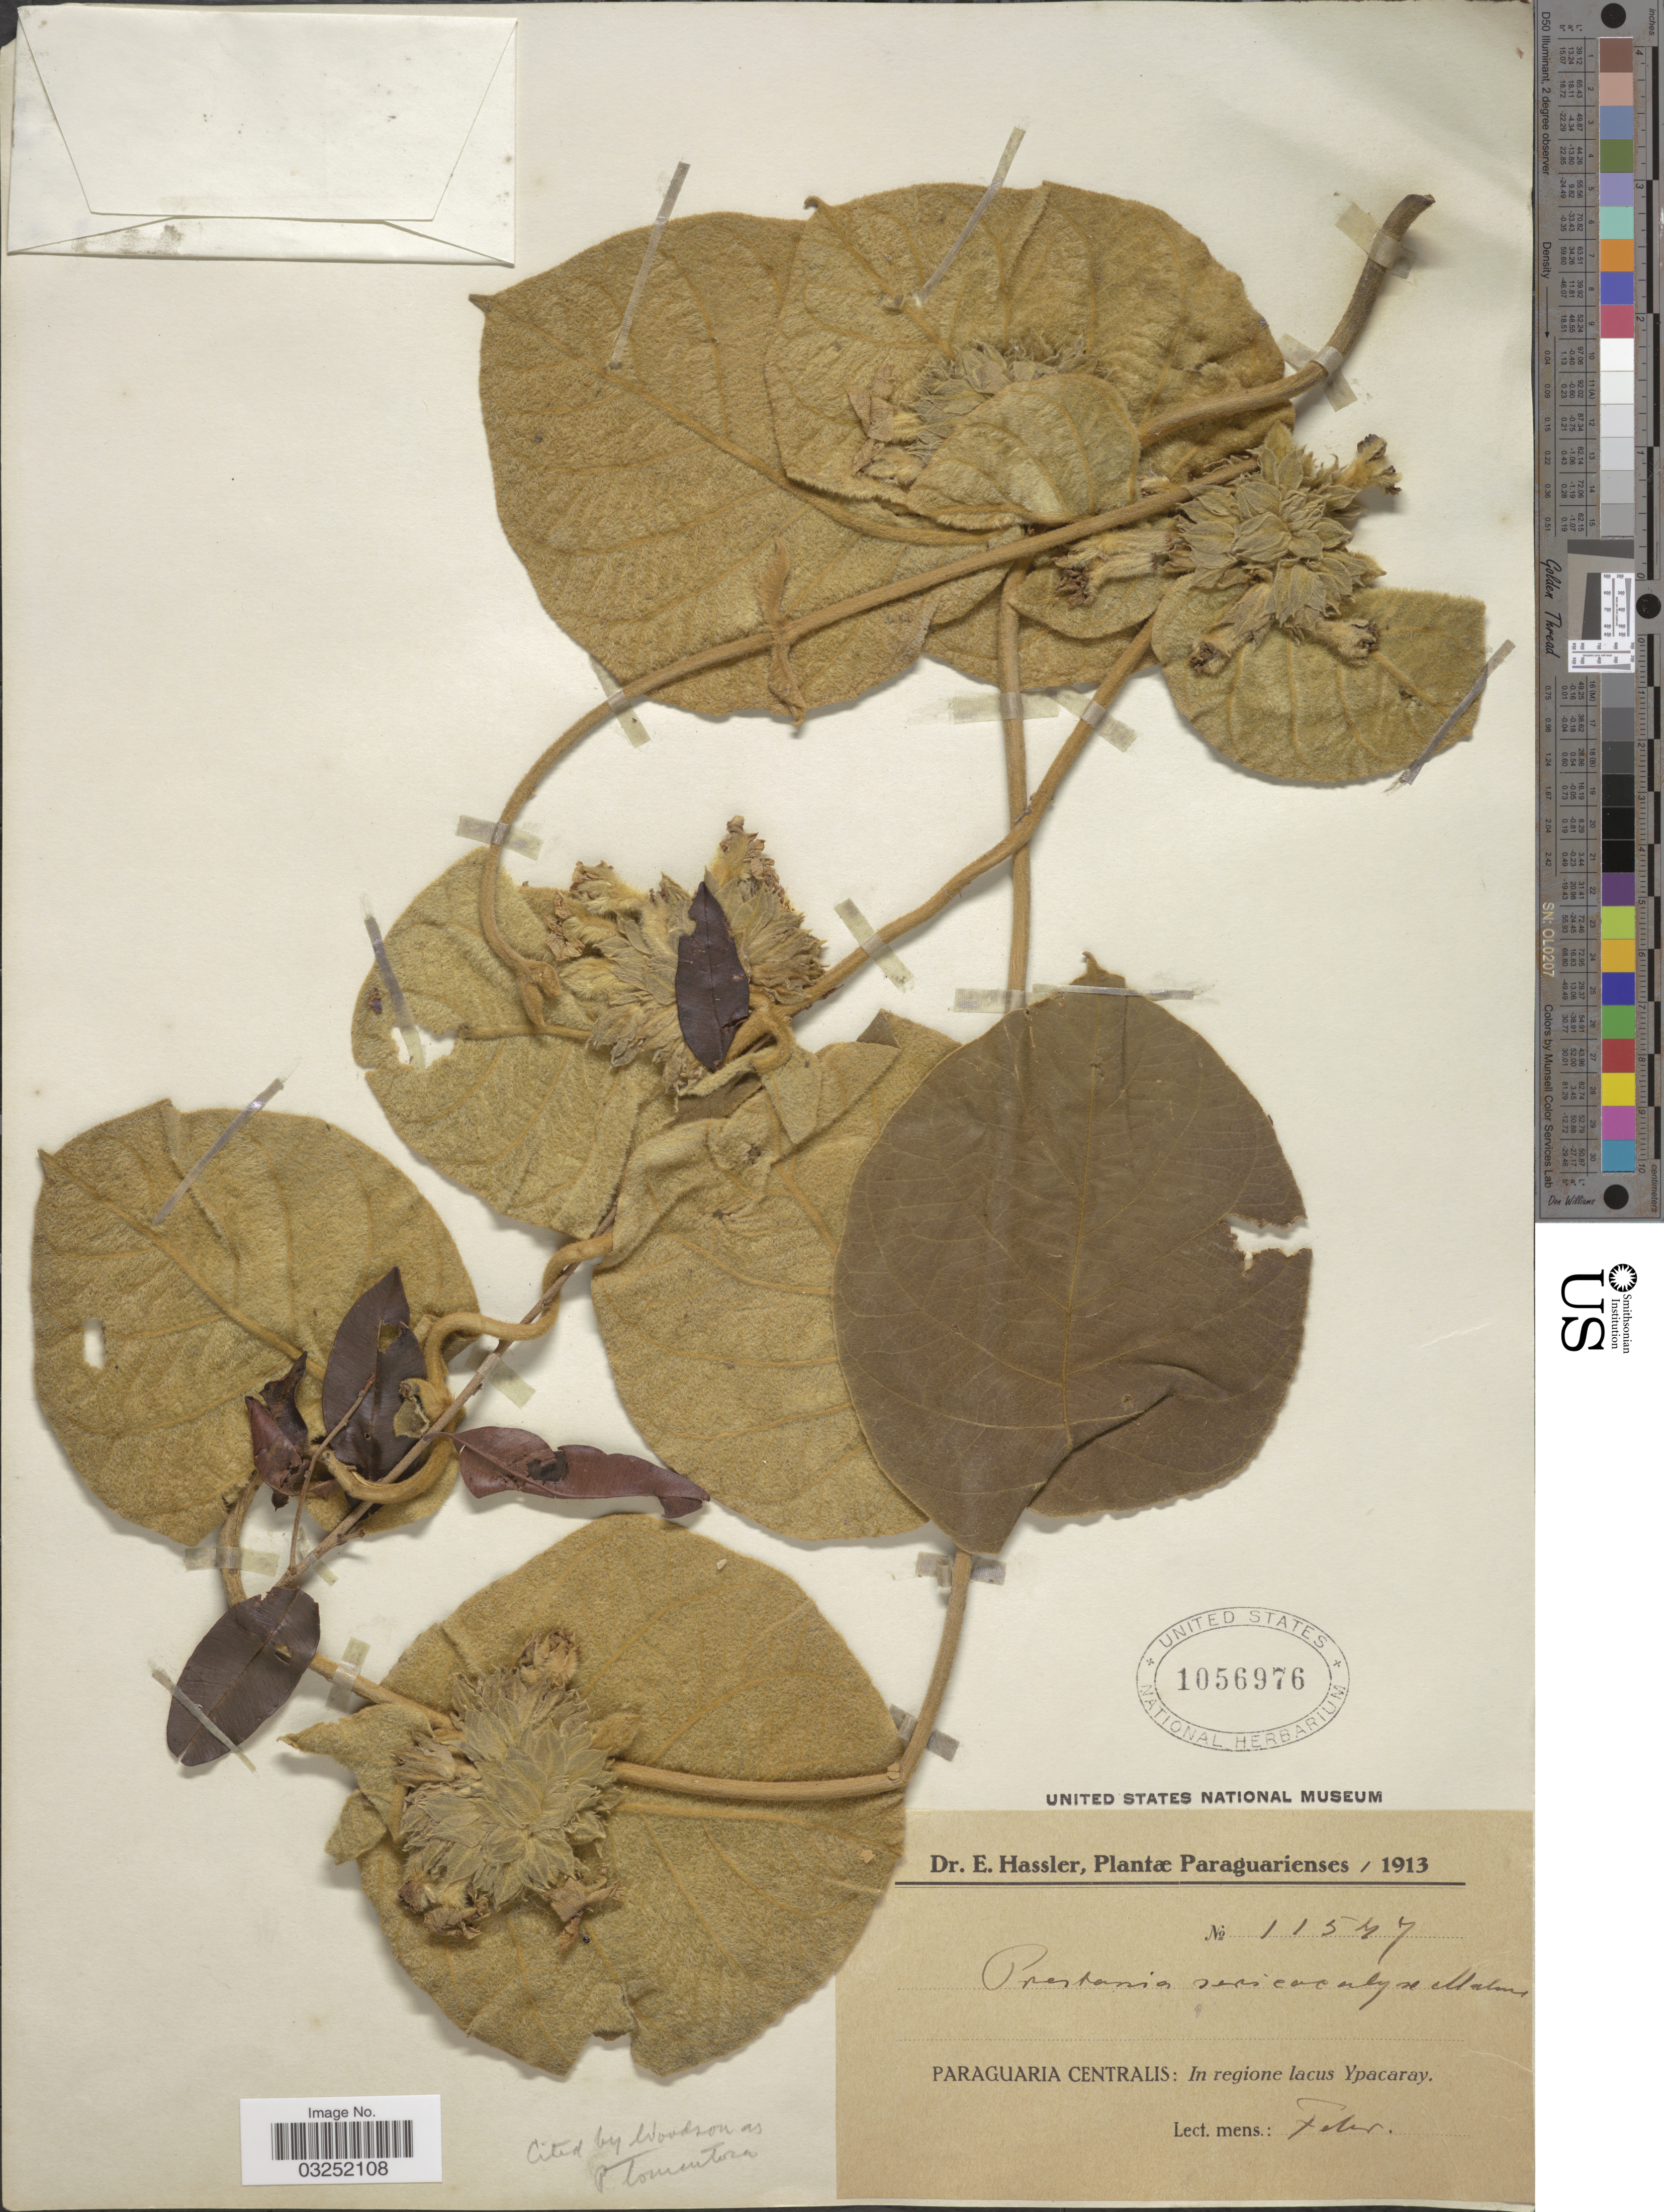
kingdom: Plantae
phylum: Tracheophyta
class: Magnoliopsida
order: Gentianales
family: Apocynaceae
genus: Prestonia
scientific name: Prestonia sericocalyx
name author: Malme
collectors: E. Hassler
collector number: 11547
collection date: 1913-02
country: Paraguay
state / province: Paraguari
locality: Paraguaria Centralis: In regione lacus Ypacaray.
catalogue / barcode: US 1056976